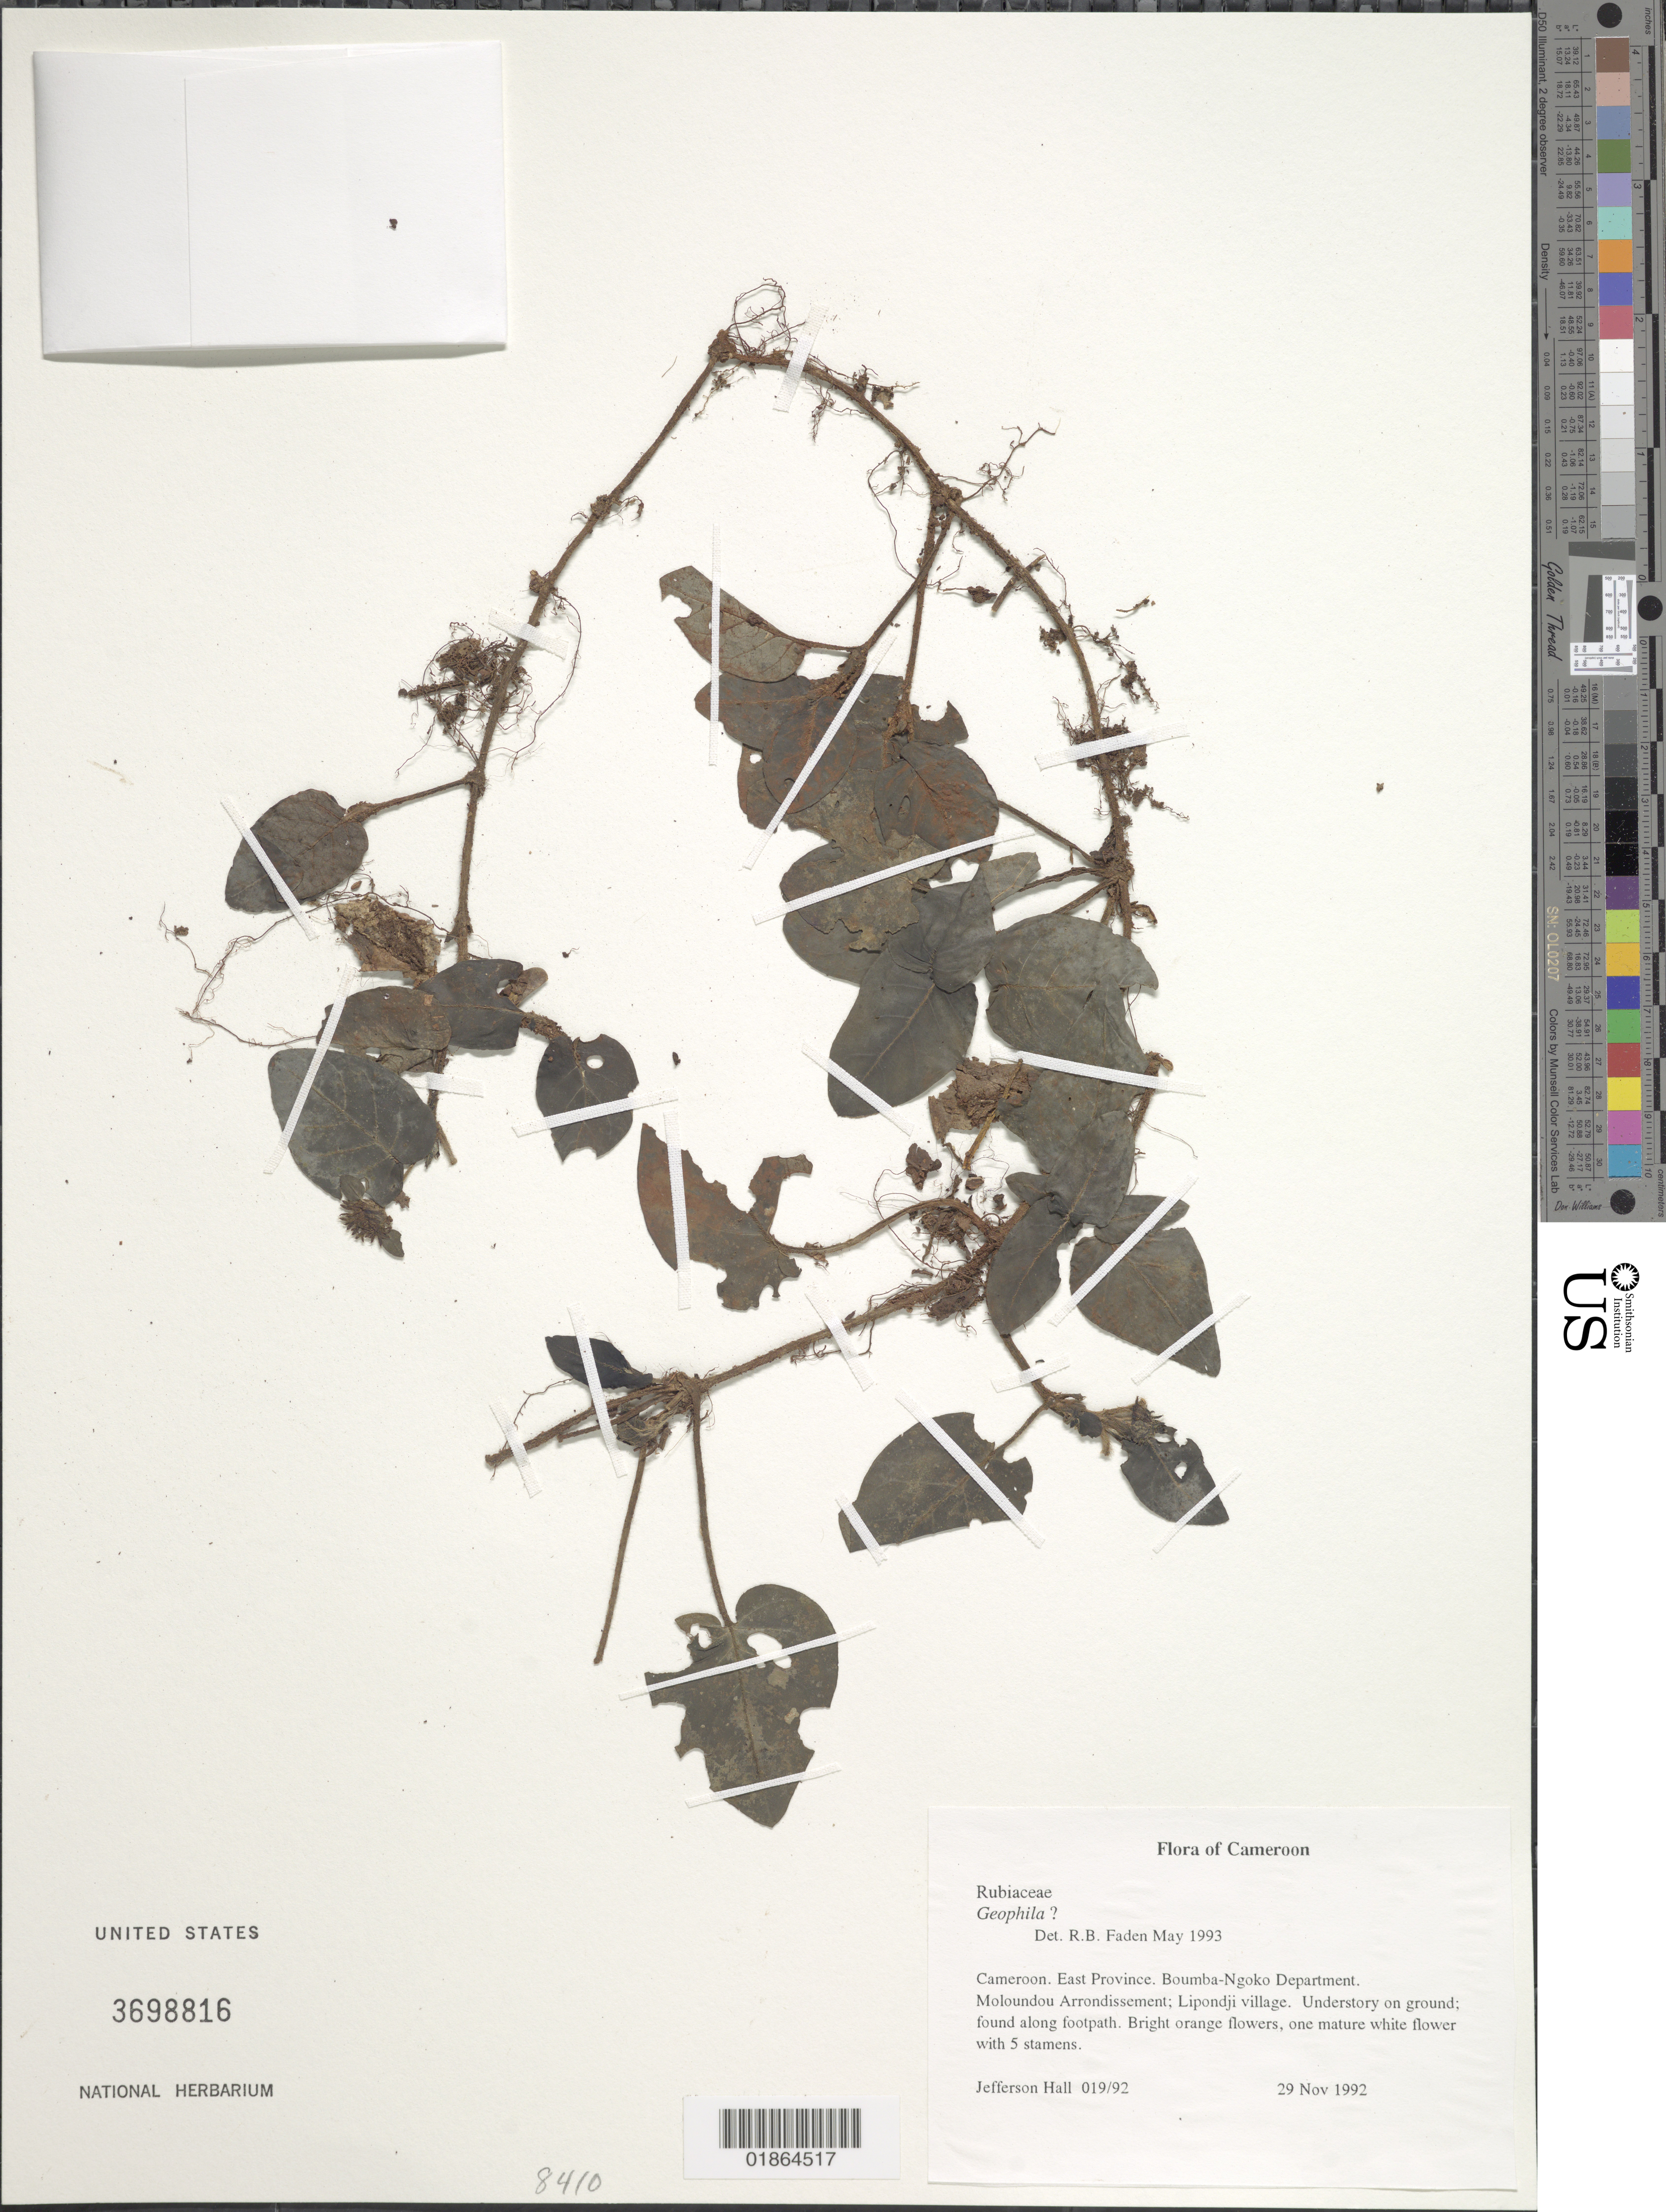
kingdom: Plantae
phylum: Tracheophyta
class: Magnoliopsida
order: Gentianales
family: Rubiaceae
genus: Geophila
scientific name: Geophila sp.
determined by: Faden, Robert B., (US), Smithsonian Institution - National Museum of Natural History (UNITED STATES)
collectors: J. Hall & -. Edouard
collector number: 019/92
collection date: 1992-12-10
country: Cameroon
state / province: Est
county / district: Boumba-ngoko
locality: Moloundou Arrondissement; old SFIS logging concession.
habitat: Understory on ground; found along footpath.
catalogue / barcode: US 3698816